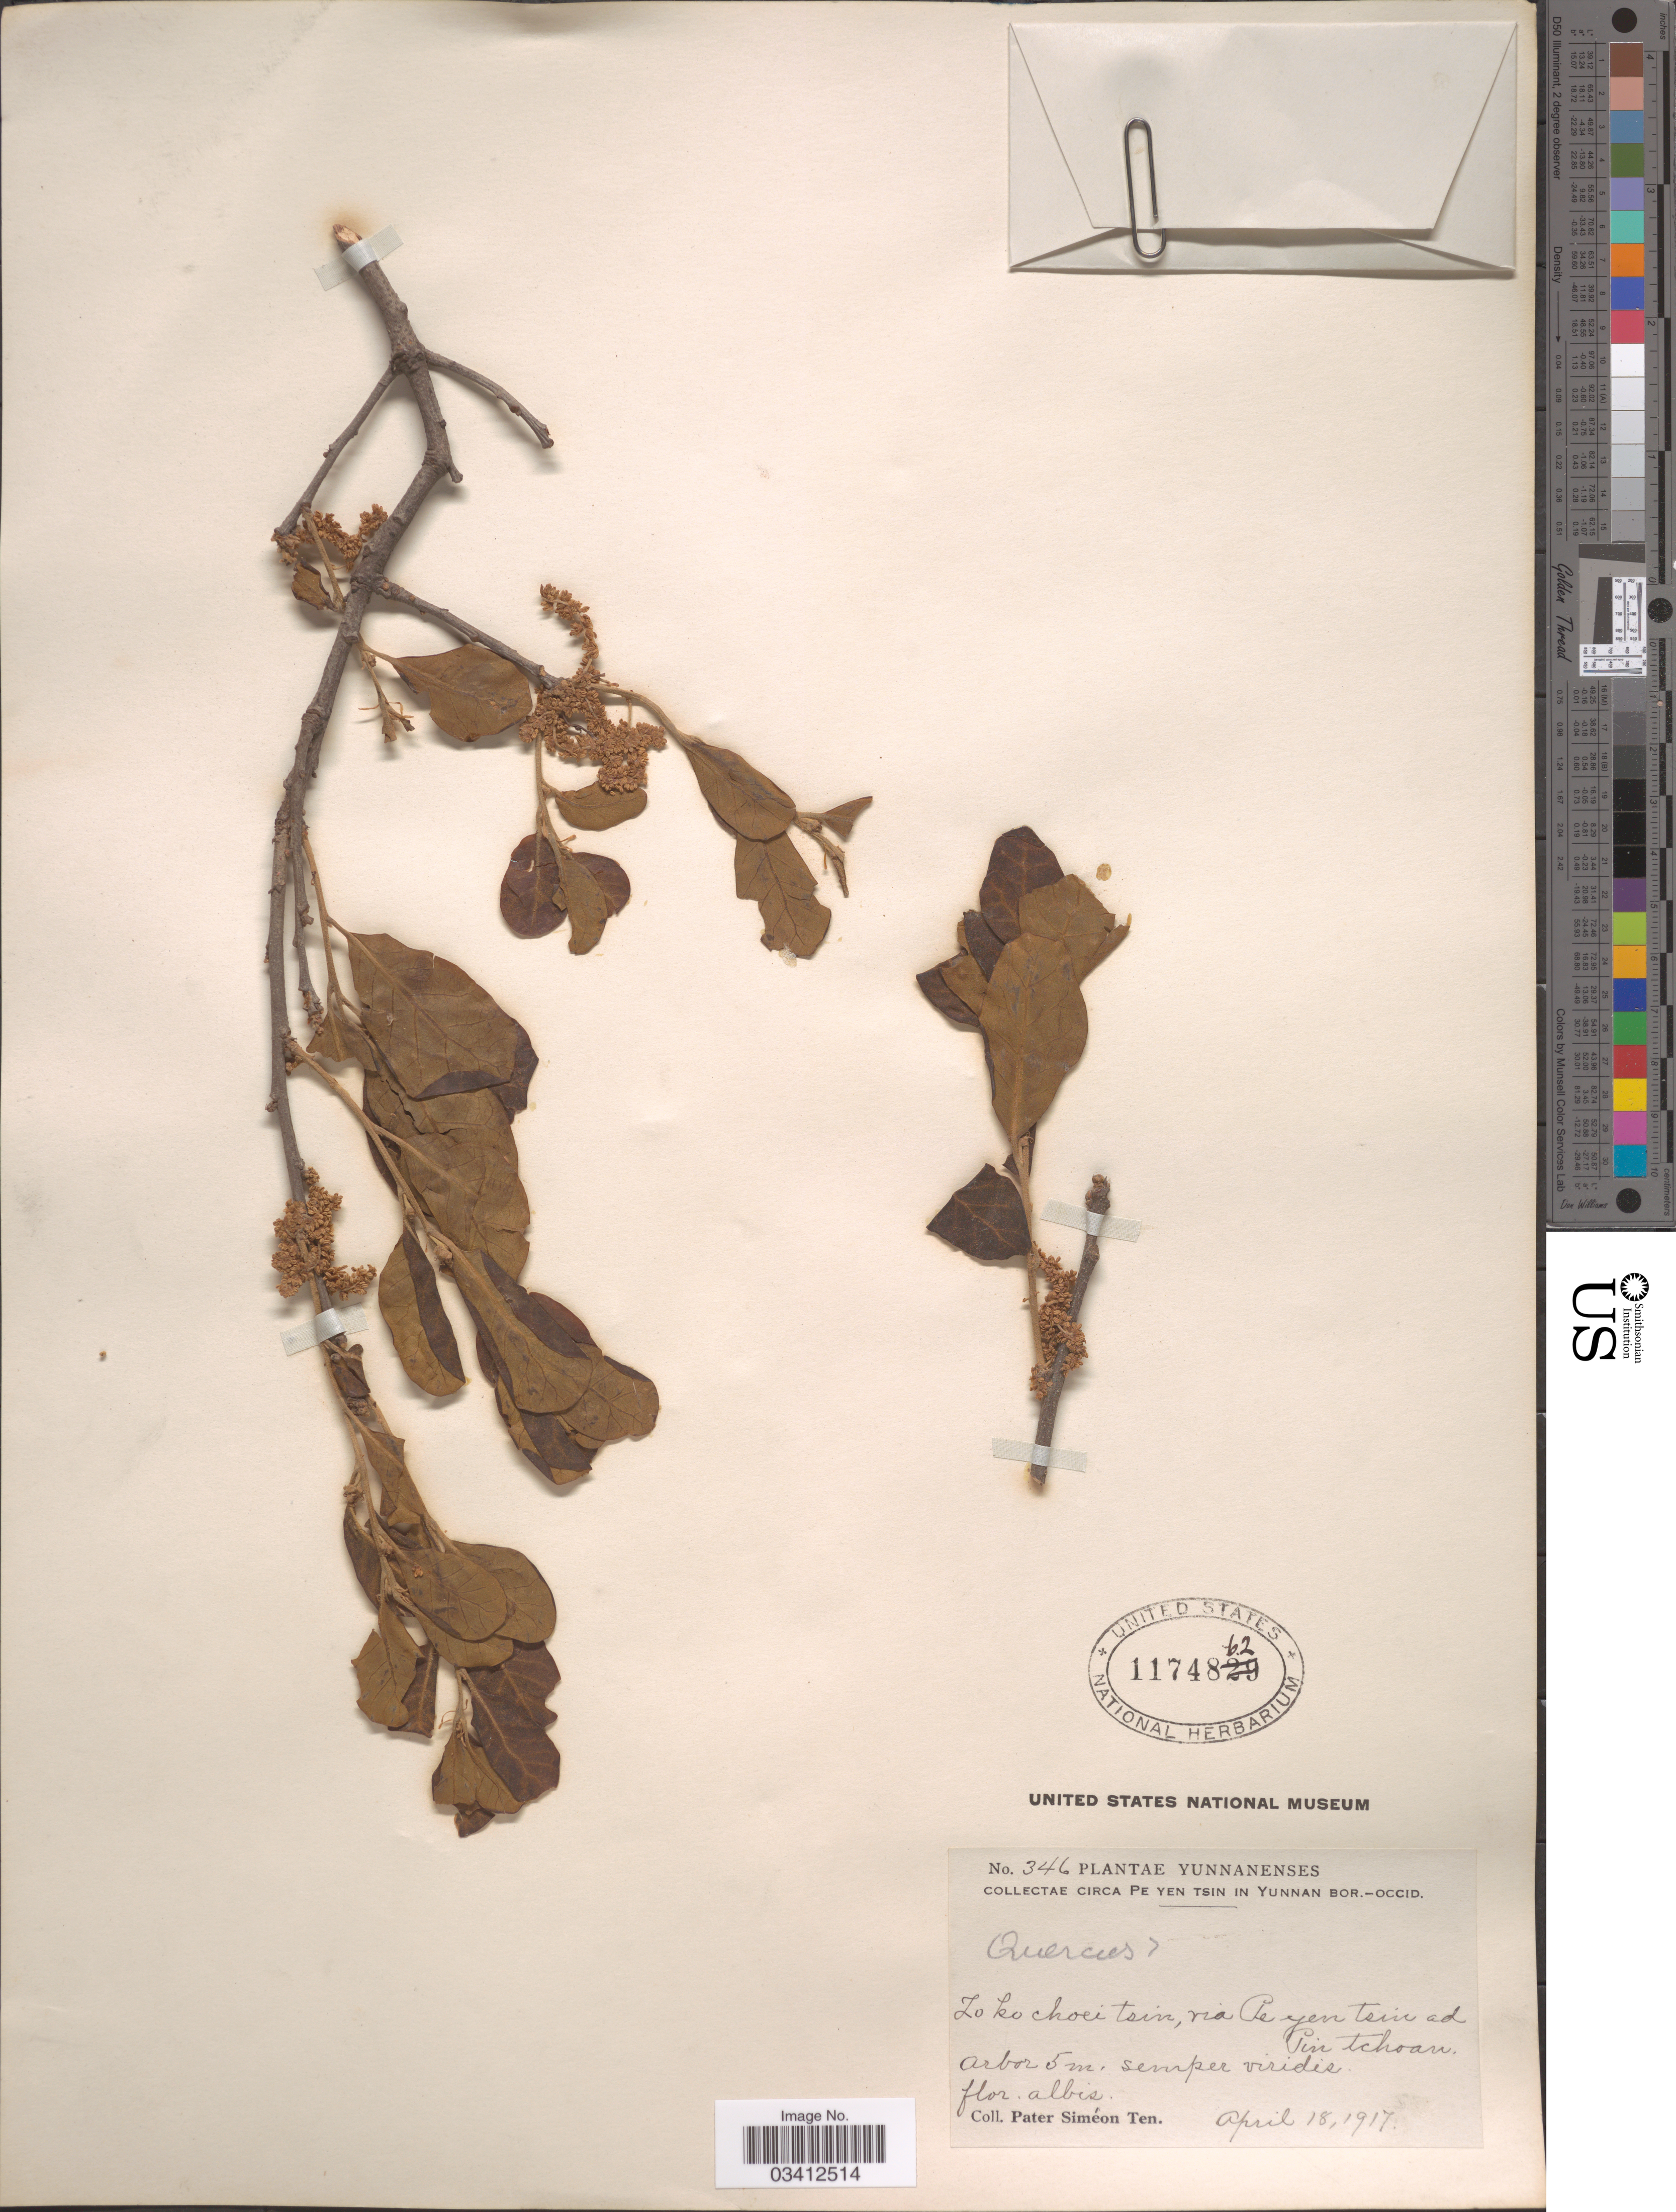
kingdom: Plantae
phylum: Tracheophyta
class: Magnoliopsida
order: Fagales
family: Fagaceae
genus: Quercus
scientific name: Quercus sp.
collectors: P. S. Ten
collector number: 346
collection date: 1917-04-18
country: China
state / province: Yunnan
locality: Circa Pe Yen Tsin in Yunnan Bor.-Occid. Lo ko choei tsin, via Pe yen tsin ad Pin tchoan.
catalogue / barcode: US 1174862